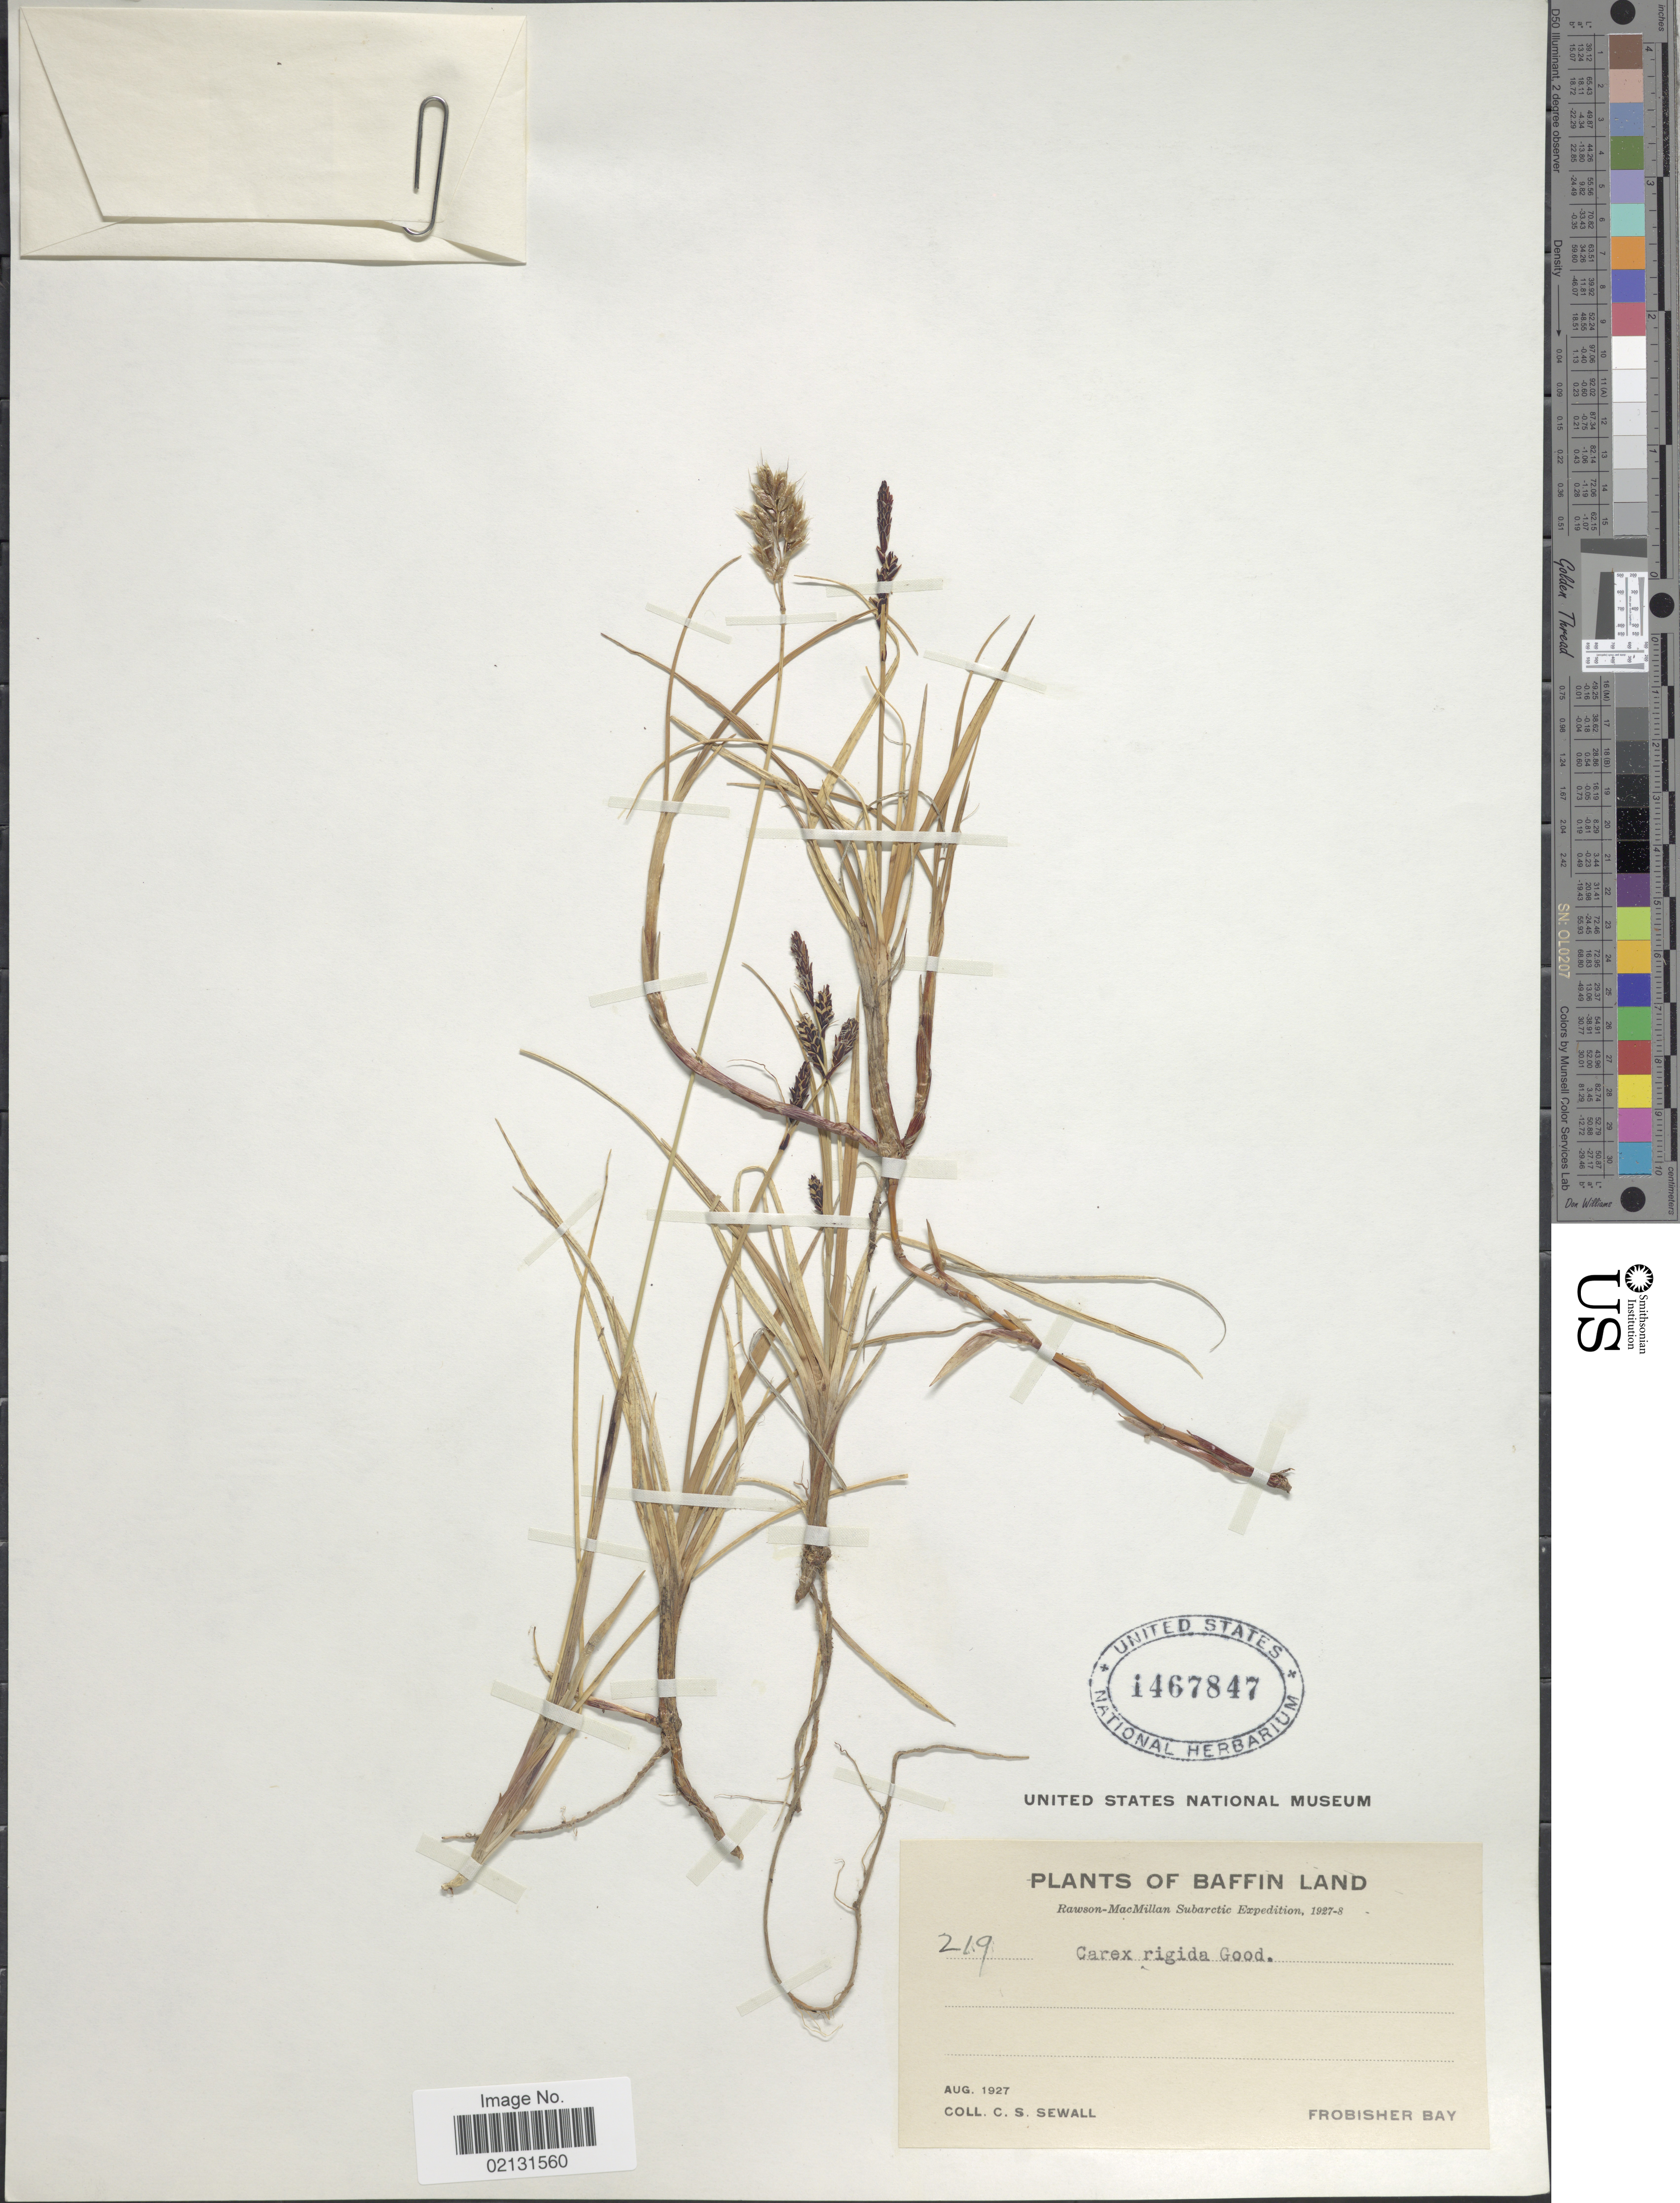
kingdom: Plantae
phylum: Tracheophyta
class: Liliopsida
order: Poales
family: Cyperaceae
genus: Carex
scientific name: Carex bigelowii subsp. bigelowii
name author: Torr. ex Schwein.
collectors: C. Sewall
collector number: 219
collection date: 1927-08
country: Canada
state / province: Nunavut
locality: Baffin Land, Subarctic, Frobisher Bay.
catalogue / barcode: US 1467847